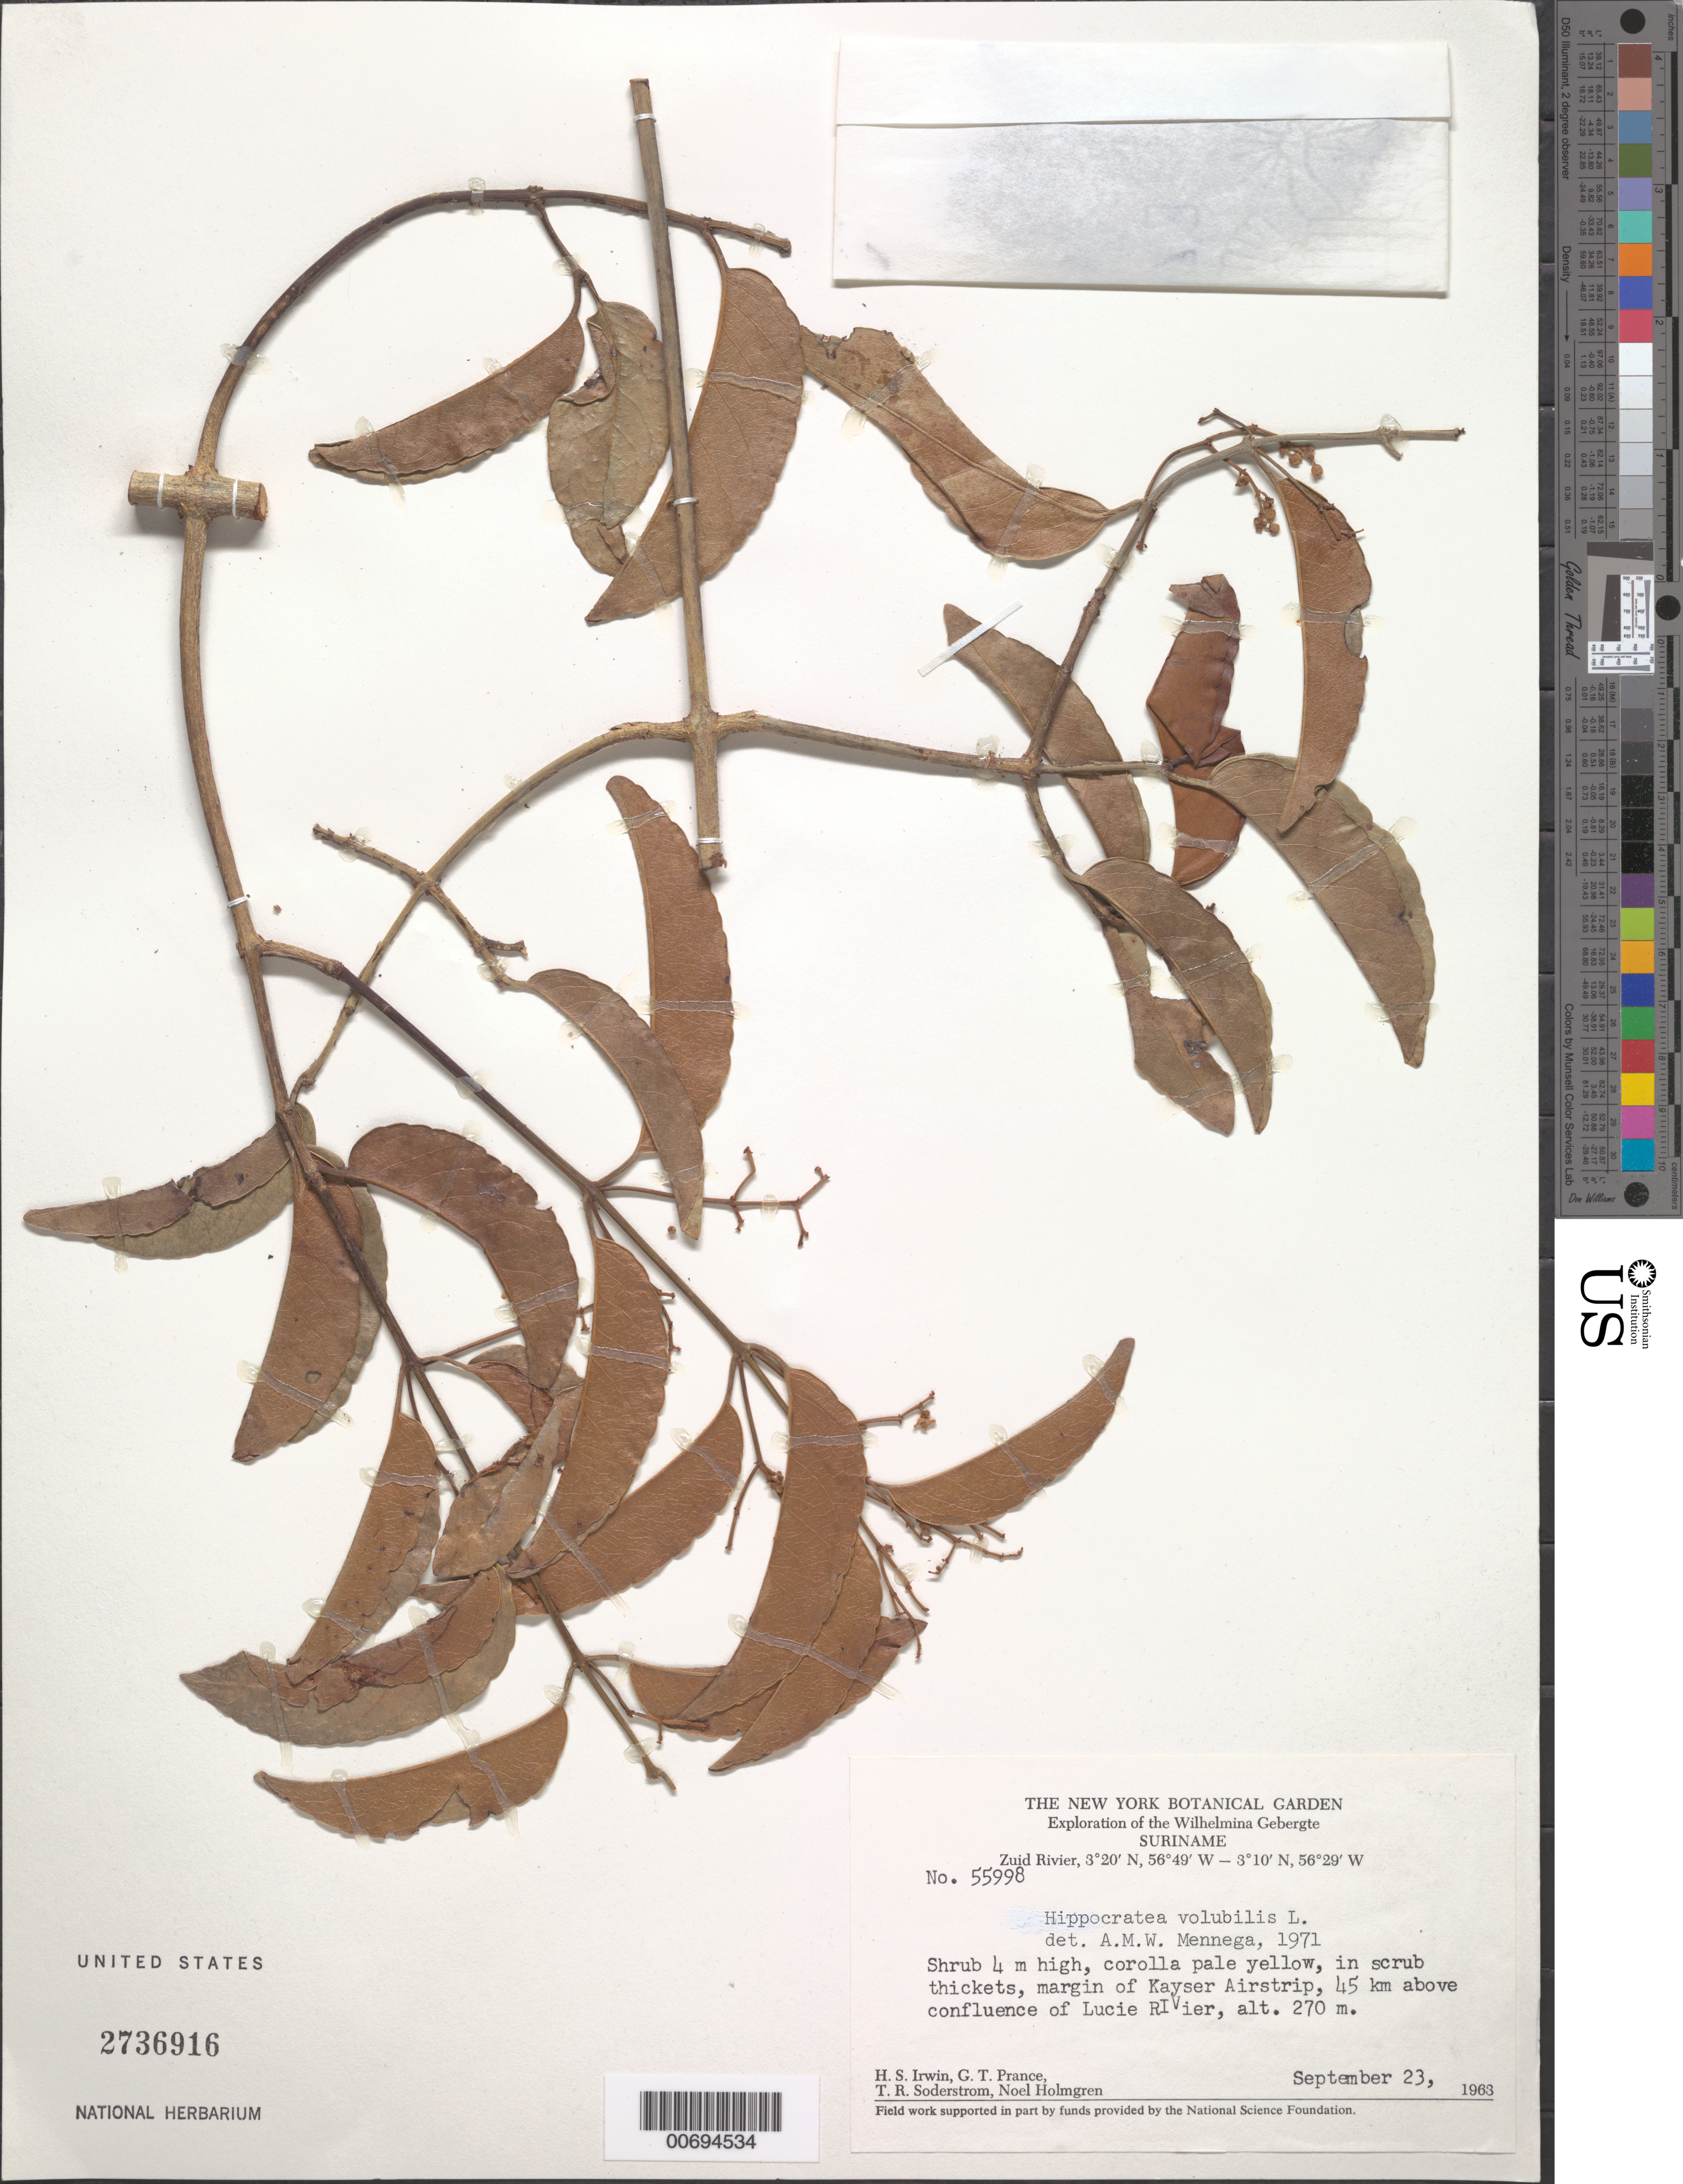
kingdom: Plantae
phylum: Tracheophyta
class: Magnoliopsida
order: Celastrales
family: Celastraceae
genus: Hippocratea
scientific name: Hippocratea volubilis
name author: L.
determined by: Mennega, A. M. W.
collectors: H. Irwin, G. T. Prance, T. R. Soderstrom & N. H. Holmgren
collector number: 55998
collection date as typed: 23-Sep-63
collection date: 1963-09-23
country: Suriname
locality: Kayser Airstrip, Zuid R., 45 km above confl. with Lucie R., Wilhelmina Gebergte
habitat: Scrub thickets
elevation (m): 270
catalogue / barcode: US 2736916